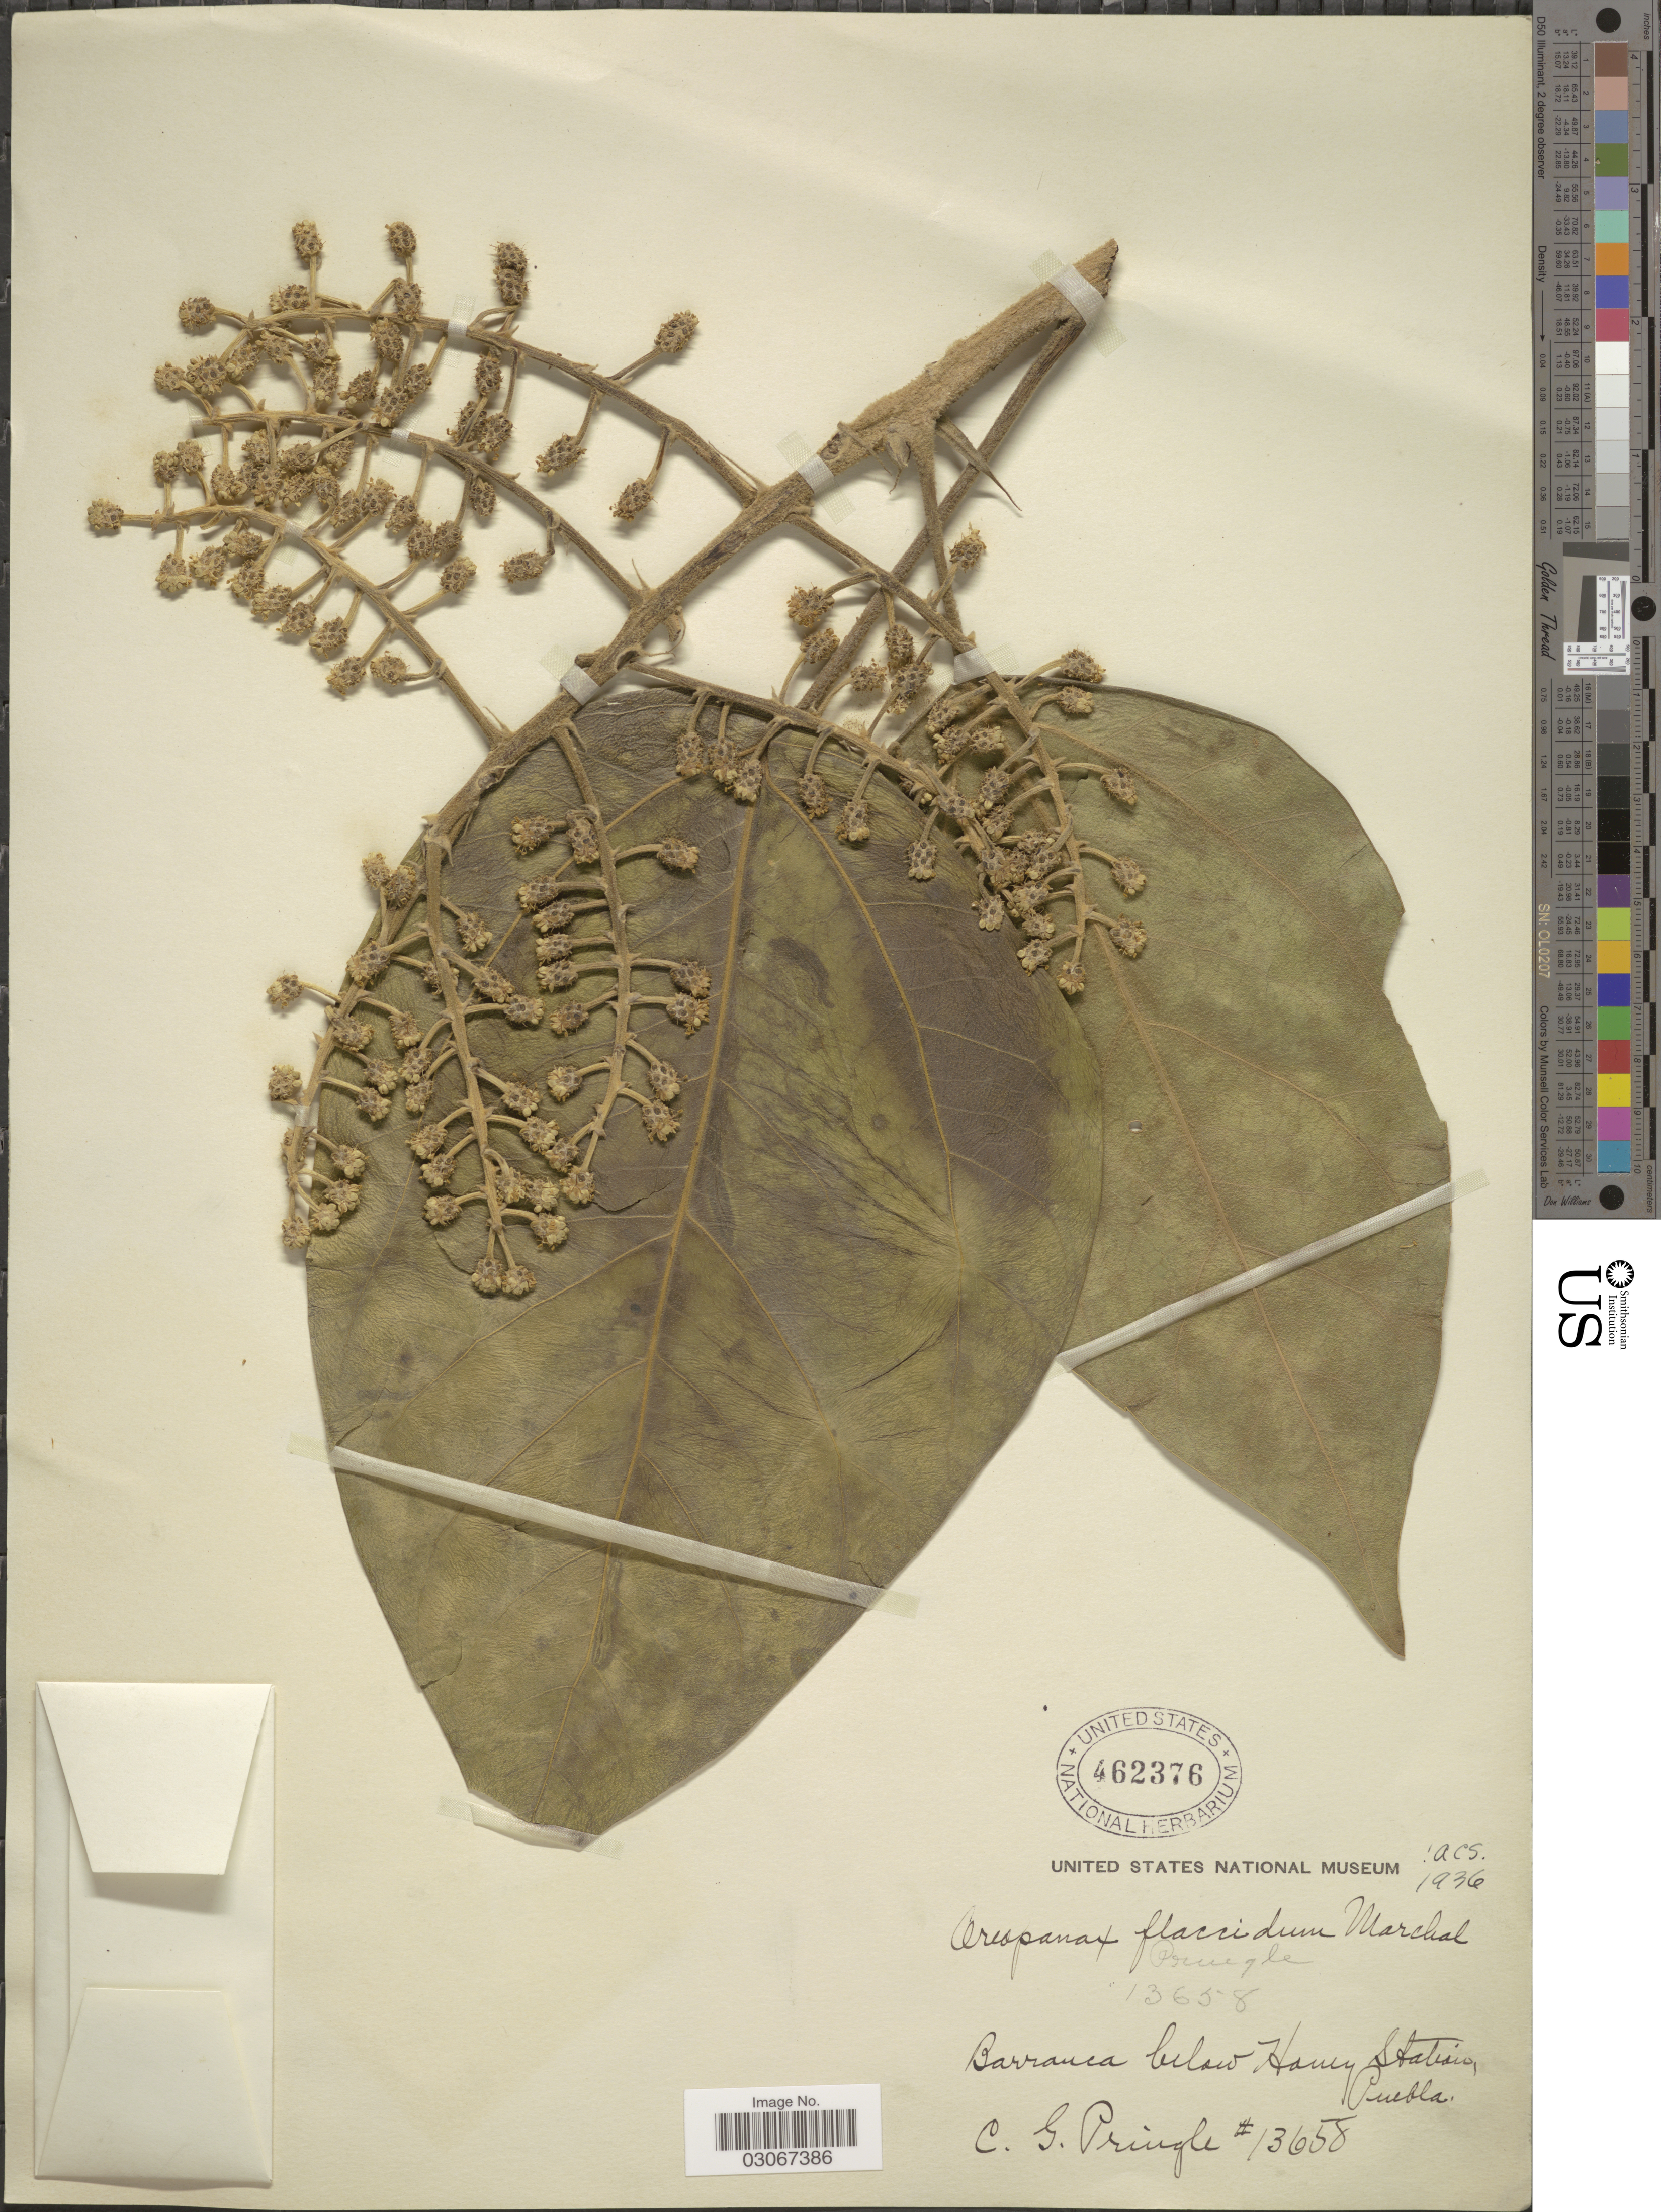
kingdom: Plantae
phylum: Tracheophyta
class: Magnoliopsida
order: Apiales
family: Araliaceae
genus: Oreopanax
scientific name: Oreopanax flaccidus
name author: Marchal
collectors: C. G. Pringle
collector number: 13658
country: Mexico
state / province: Puebla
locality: Barranca below Honey Station, Puebla.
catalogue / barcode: US 462376